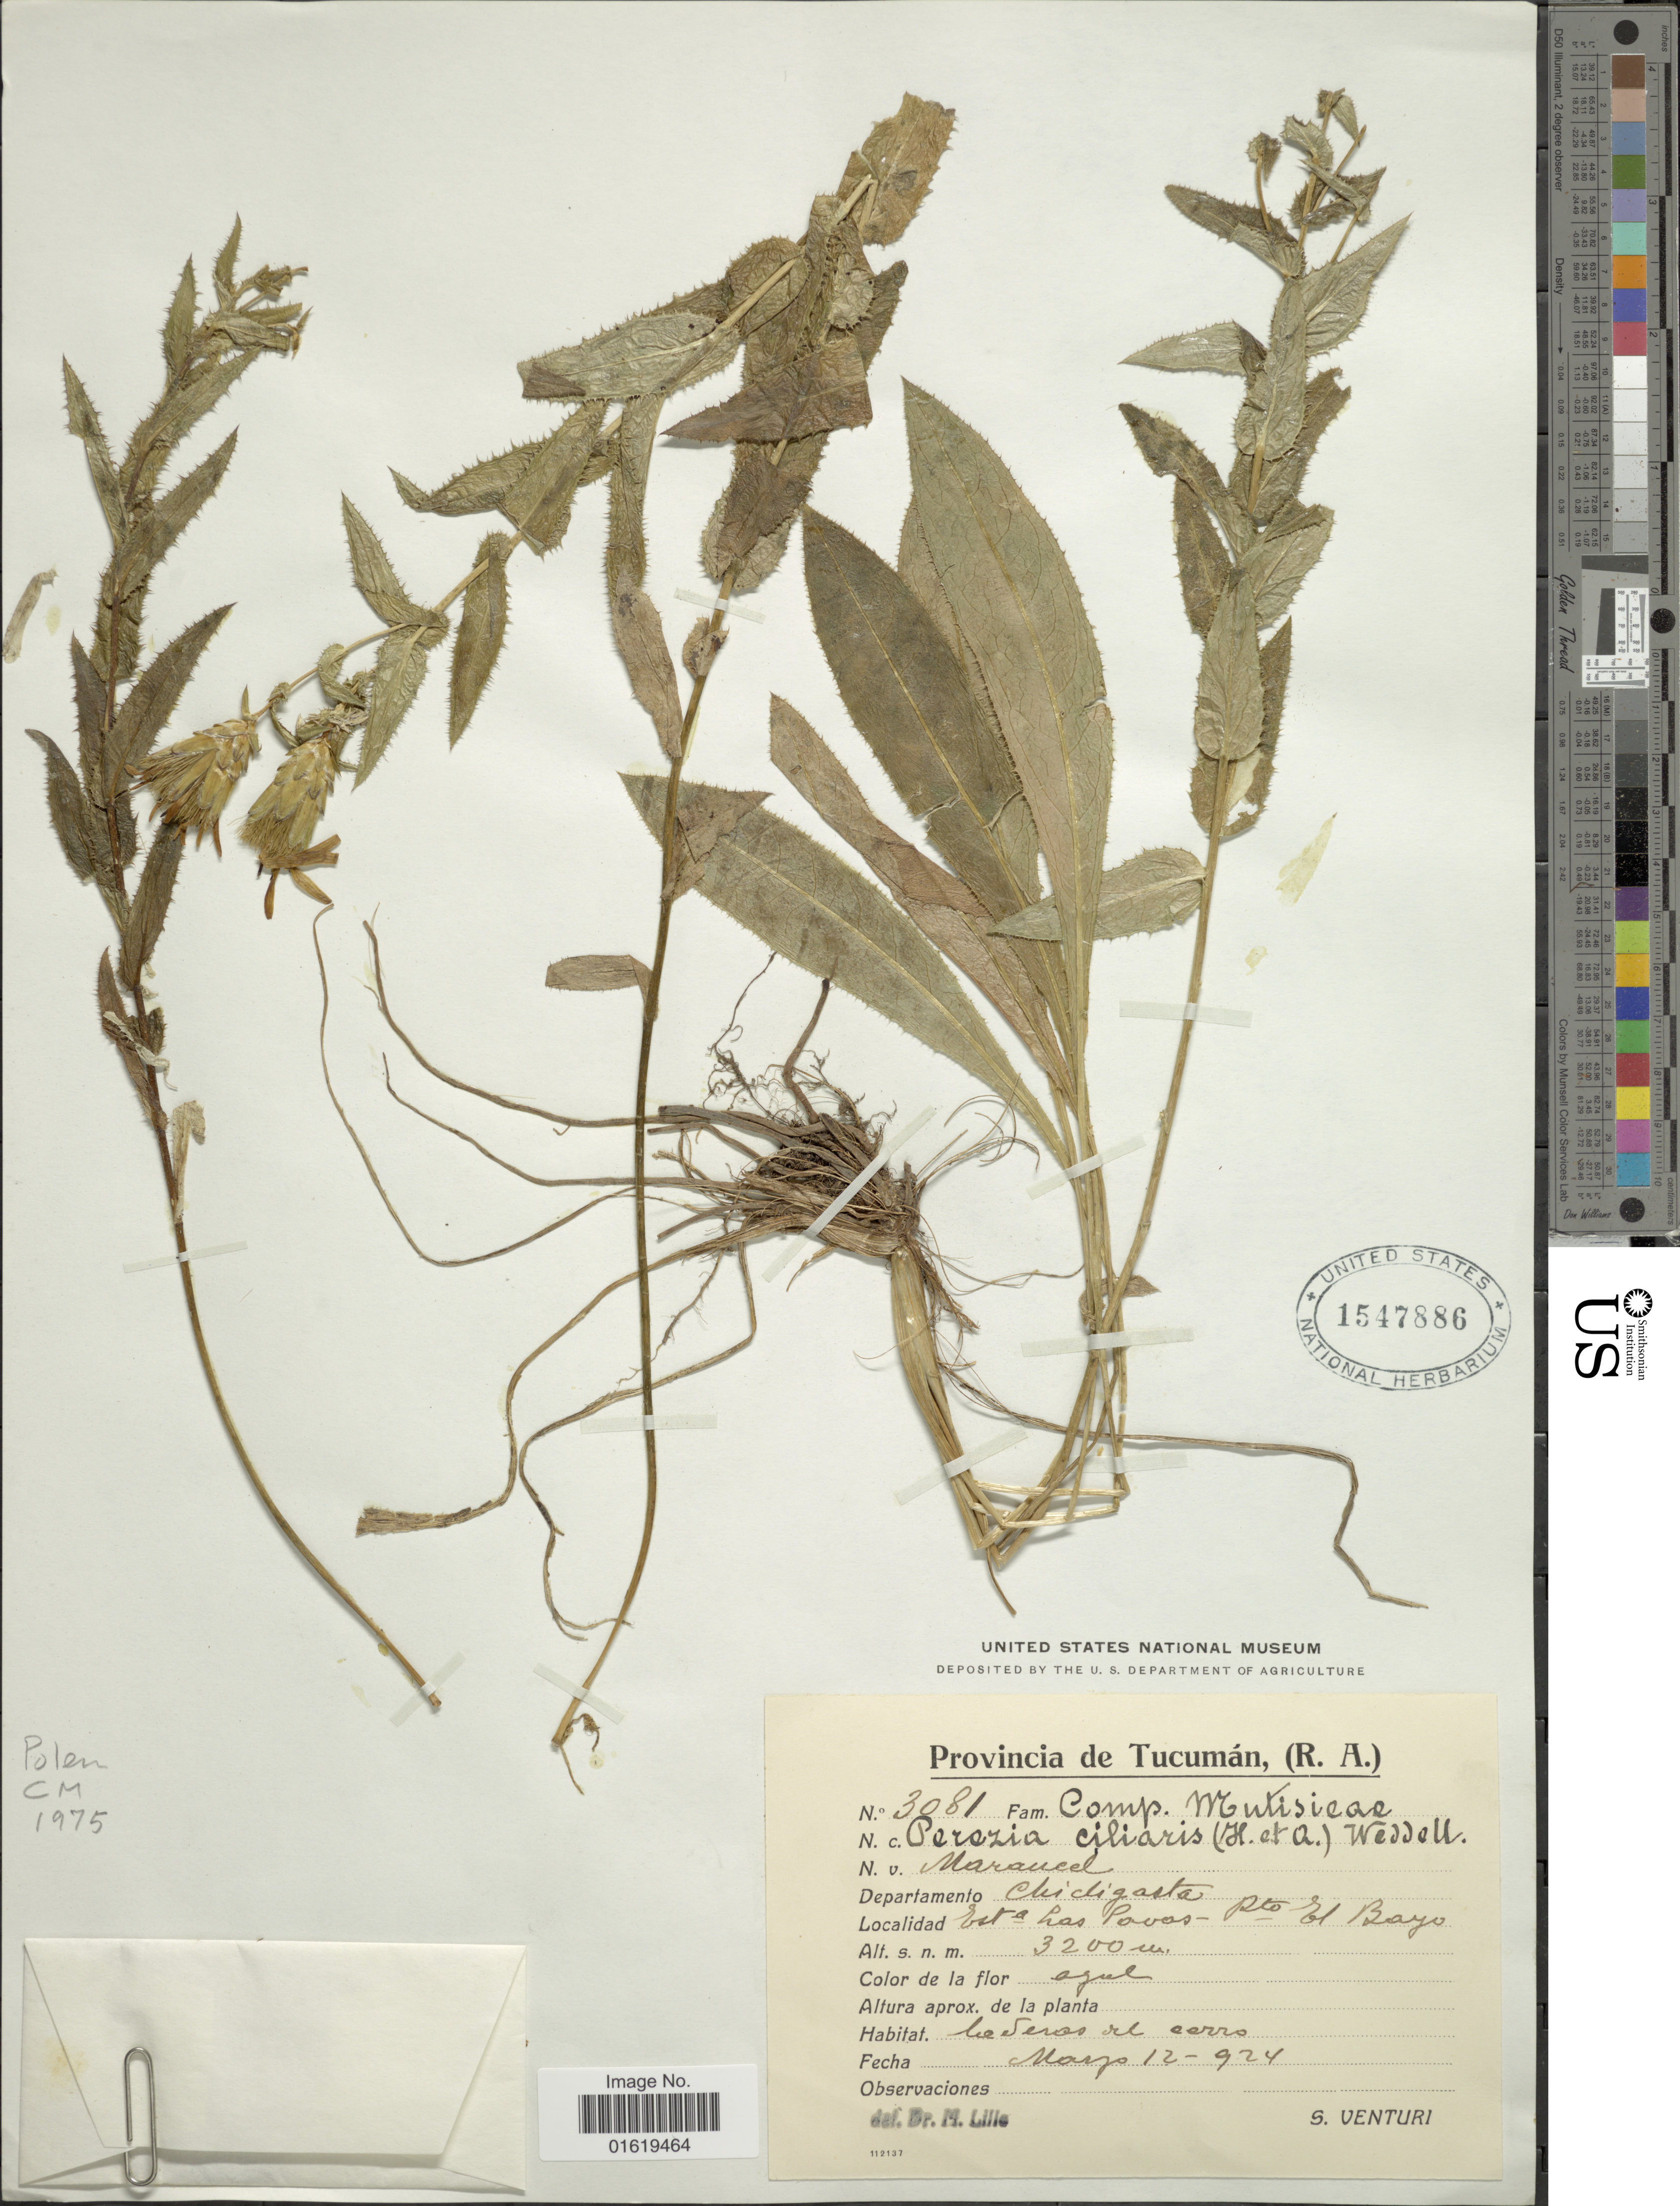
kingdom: Plantae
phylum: Tracheophyta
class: Magnoliopsida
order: Asterales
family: Asteraceae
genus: Perezia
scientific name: Perezia ciliaris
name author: D. Don ex Hook. & Arn.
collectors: S. Venturi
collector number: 3081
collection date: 1924-03-12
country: Argentina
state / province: Tucuman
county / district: Chicligasta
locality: Est-a Las Povos - Pto El Bayo.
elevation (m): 3200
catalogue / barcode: US 1547886